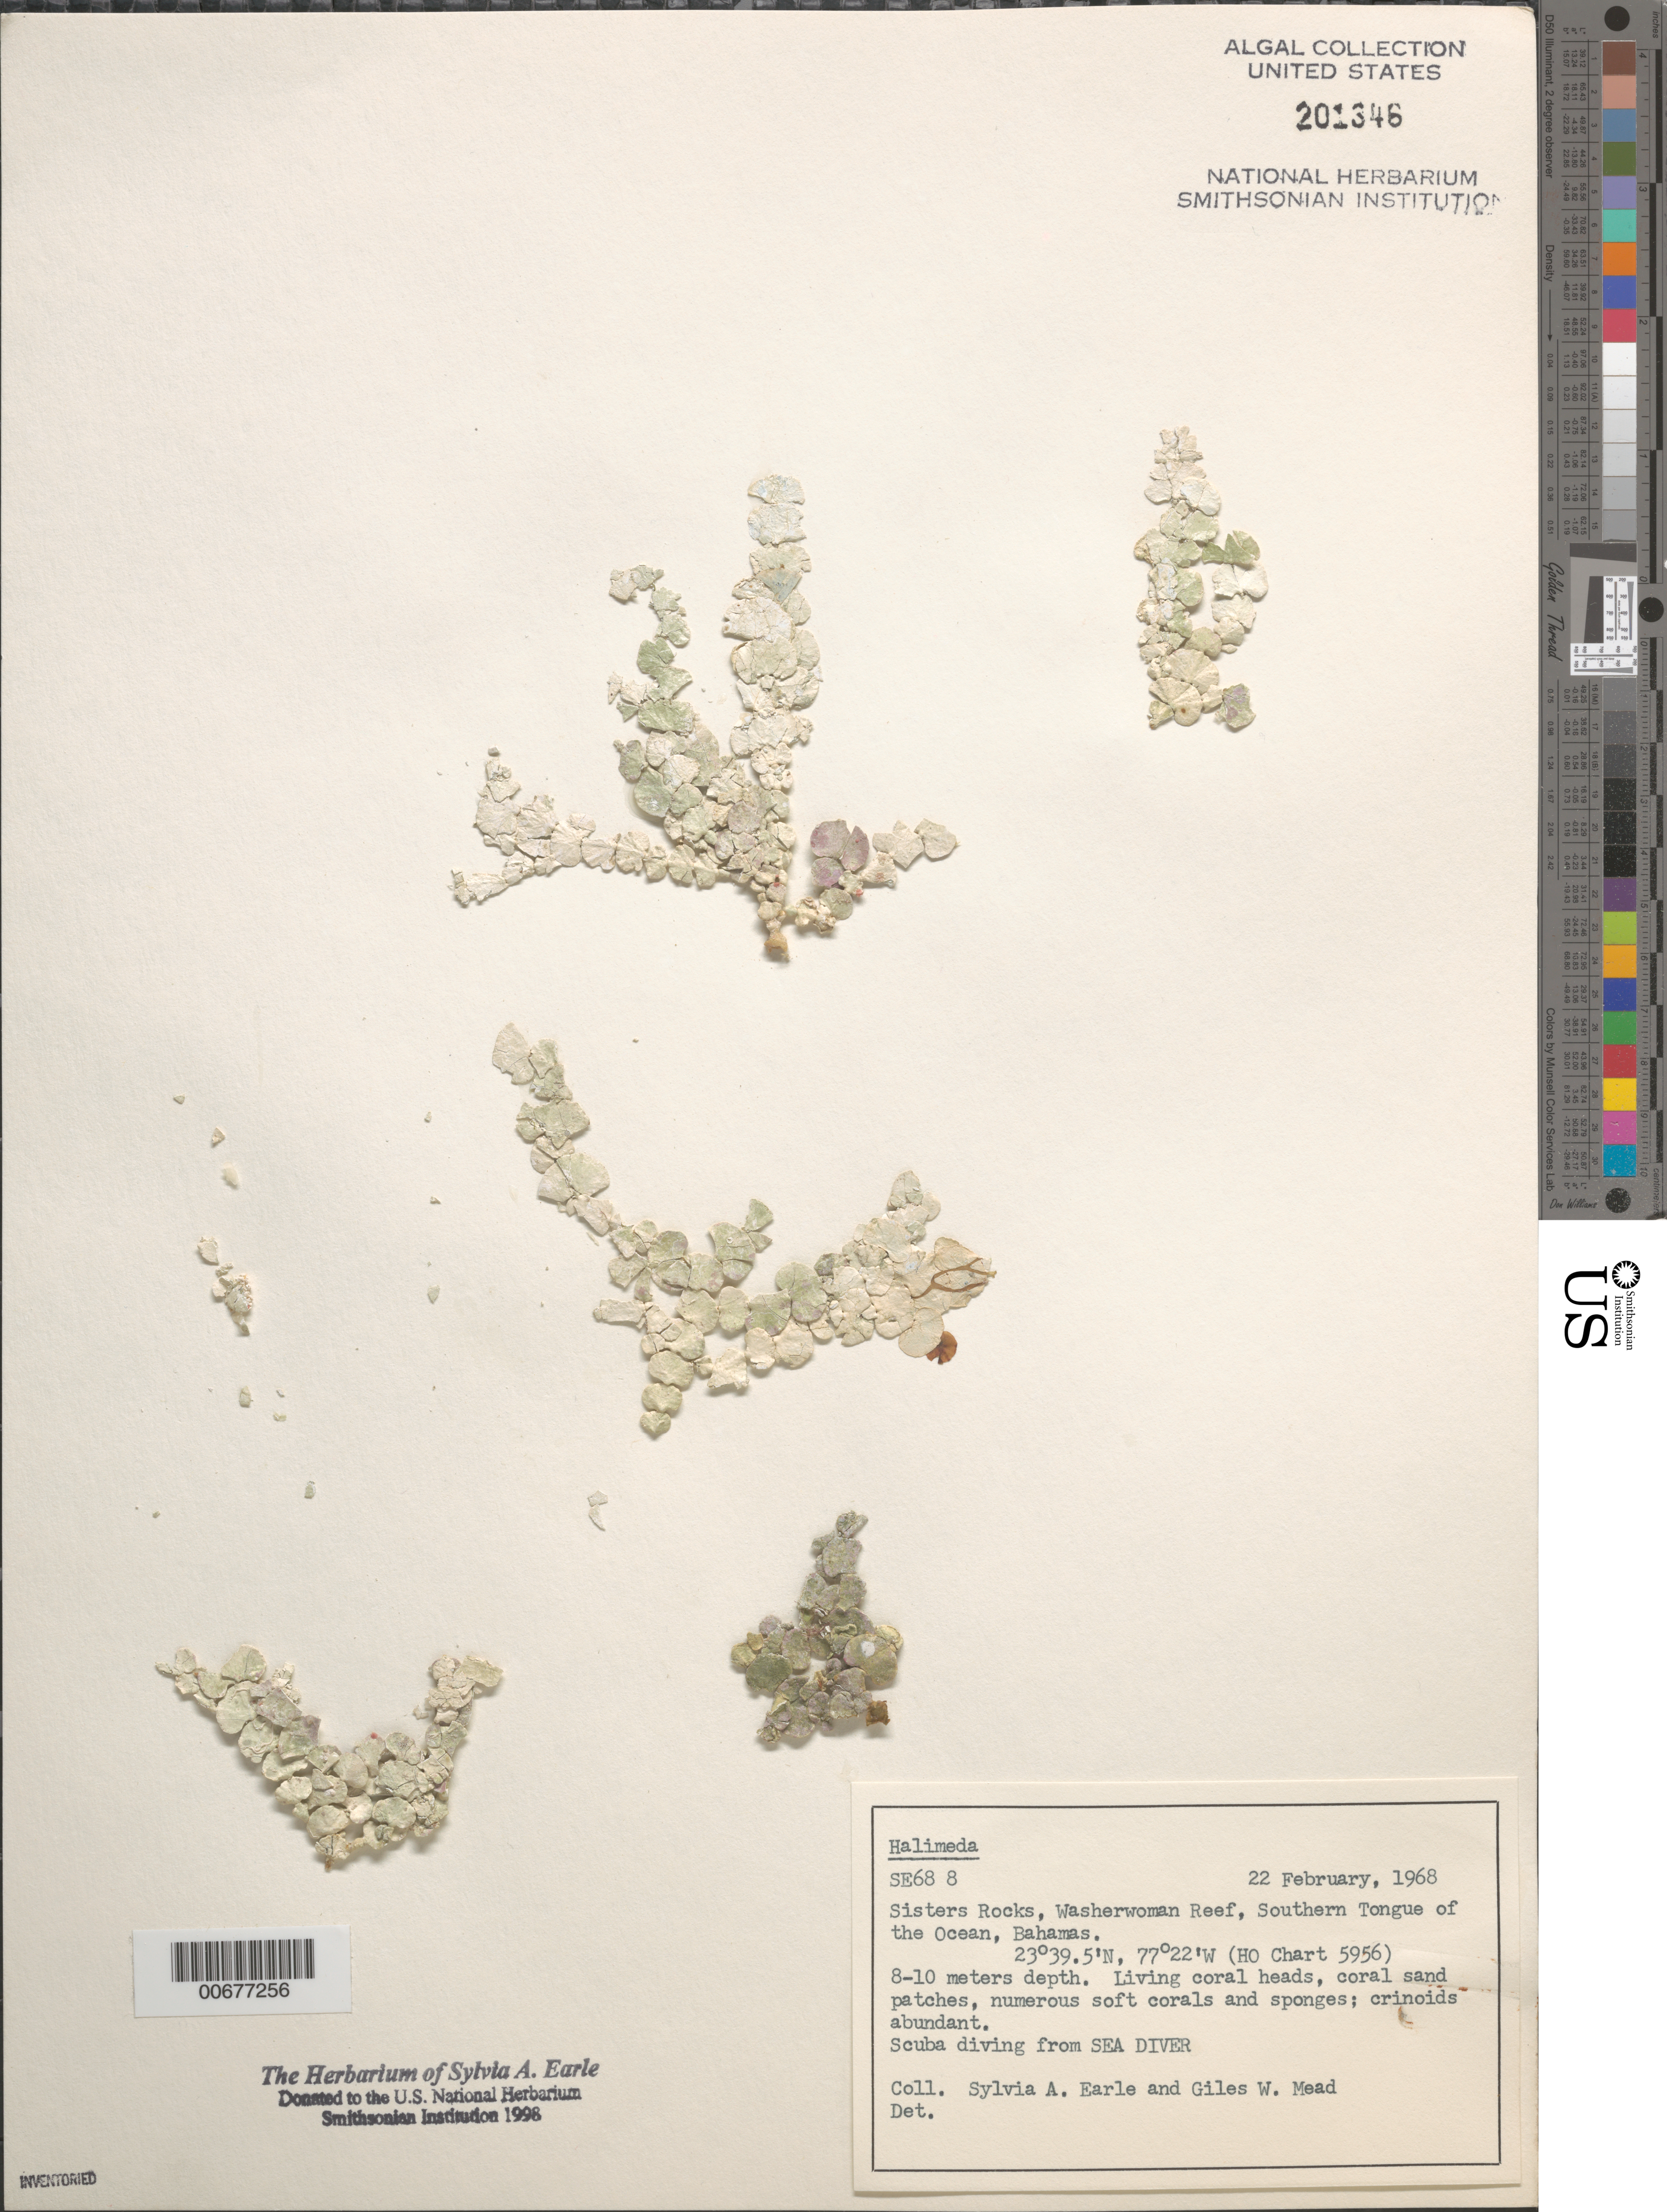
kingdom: Plantae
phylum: Chlorophyta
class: Ulvophyceae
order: Bryopsidales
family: Halimedaceae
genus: Halimeda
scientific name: Halimeda sp.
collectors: S. A. Earle & G. W. Mead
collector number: SE 688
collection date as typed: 22 Feb 1968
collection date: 1968-02-22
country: Bahamas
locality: Sisters Rocks, Washerwoman Reef, Southern Tongue of the Ocean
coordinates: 23 39.5' N, 77 22' W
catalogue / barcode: US 201346